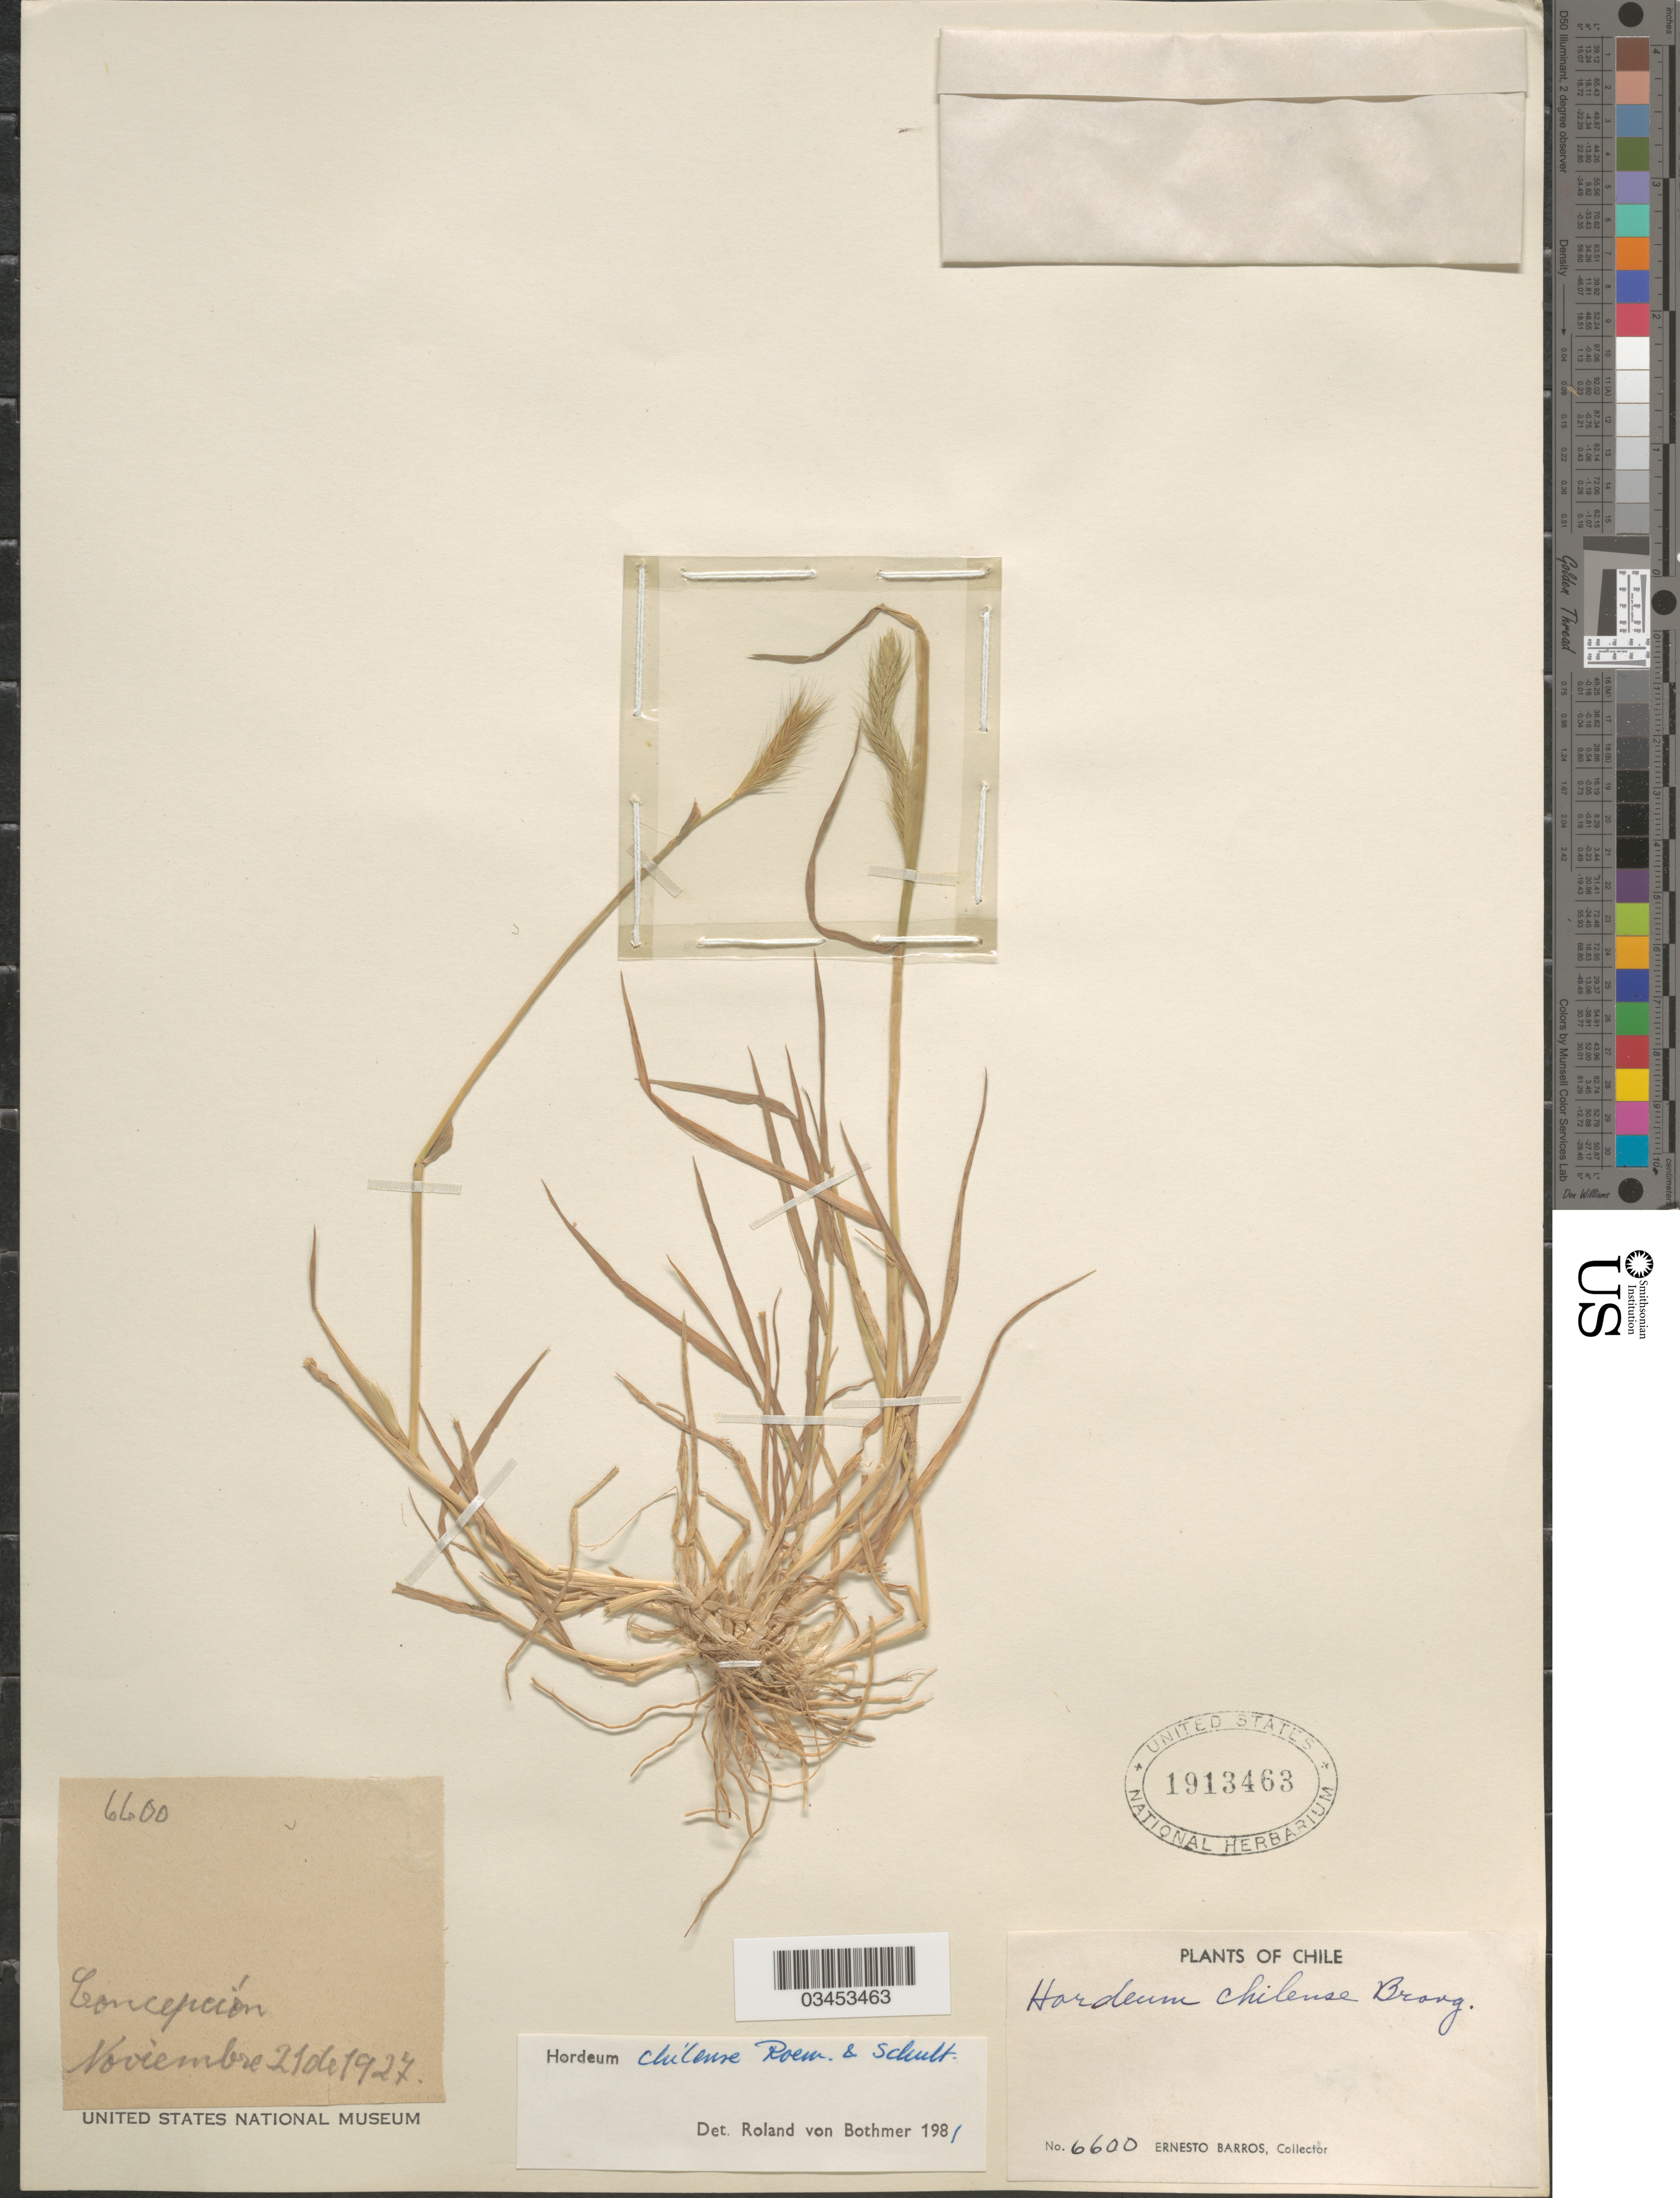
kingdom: Plantae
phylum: Tracheophyta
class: Liliopsida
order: Poales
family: Poaceae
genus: Hordeum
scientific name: Hordeum chilense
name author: Roem. & Schult.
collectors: E. Barros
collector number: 6600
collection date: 1927-11-21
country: Chile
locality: Concepción.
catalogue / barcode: US 1913463